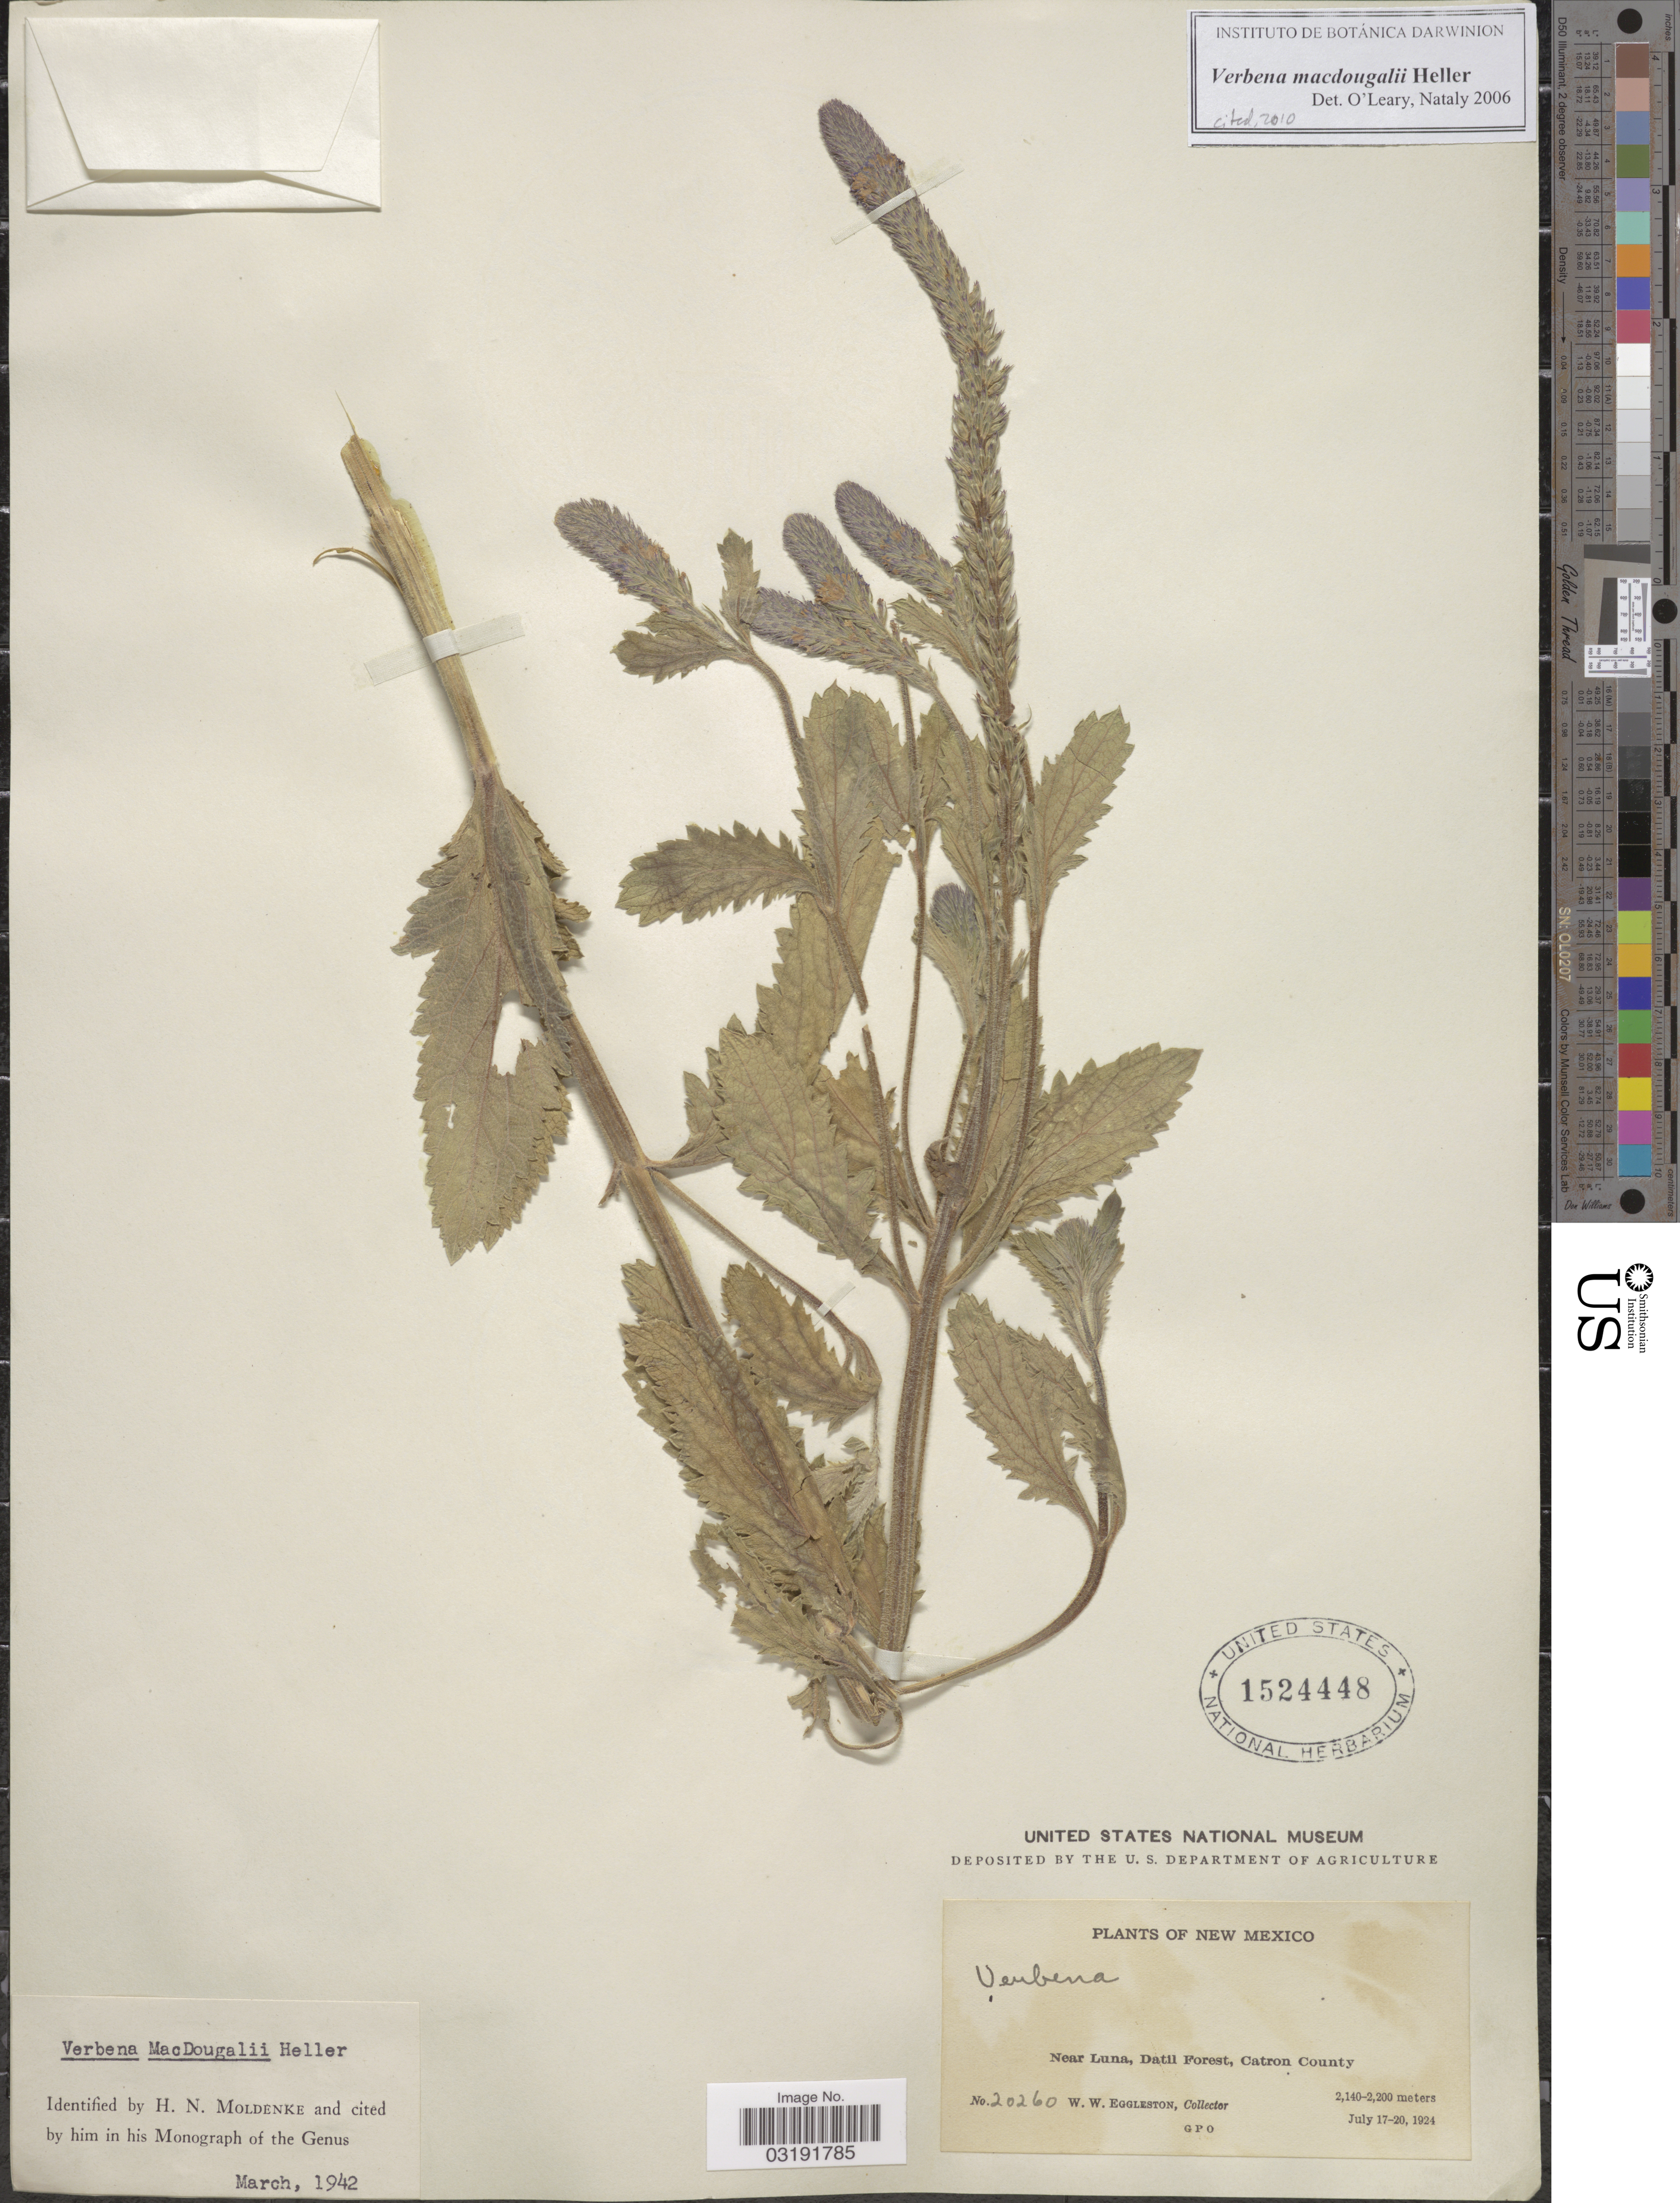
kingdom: Plantae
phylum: Tracheophyta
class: Magnoliopsida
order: Lamiales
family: Verbenaceae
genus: Verbena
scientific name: Verbena macdougalii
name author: A. Heller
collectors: W. W. Eggleston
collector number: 20260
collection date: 1924-07-17/1924-07-20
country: United States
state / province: New Mexico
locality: Near Luna, Datil Forest, Catron County.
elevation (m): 2140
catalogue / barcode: US 1524448